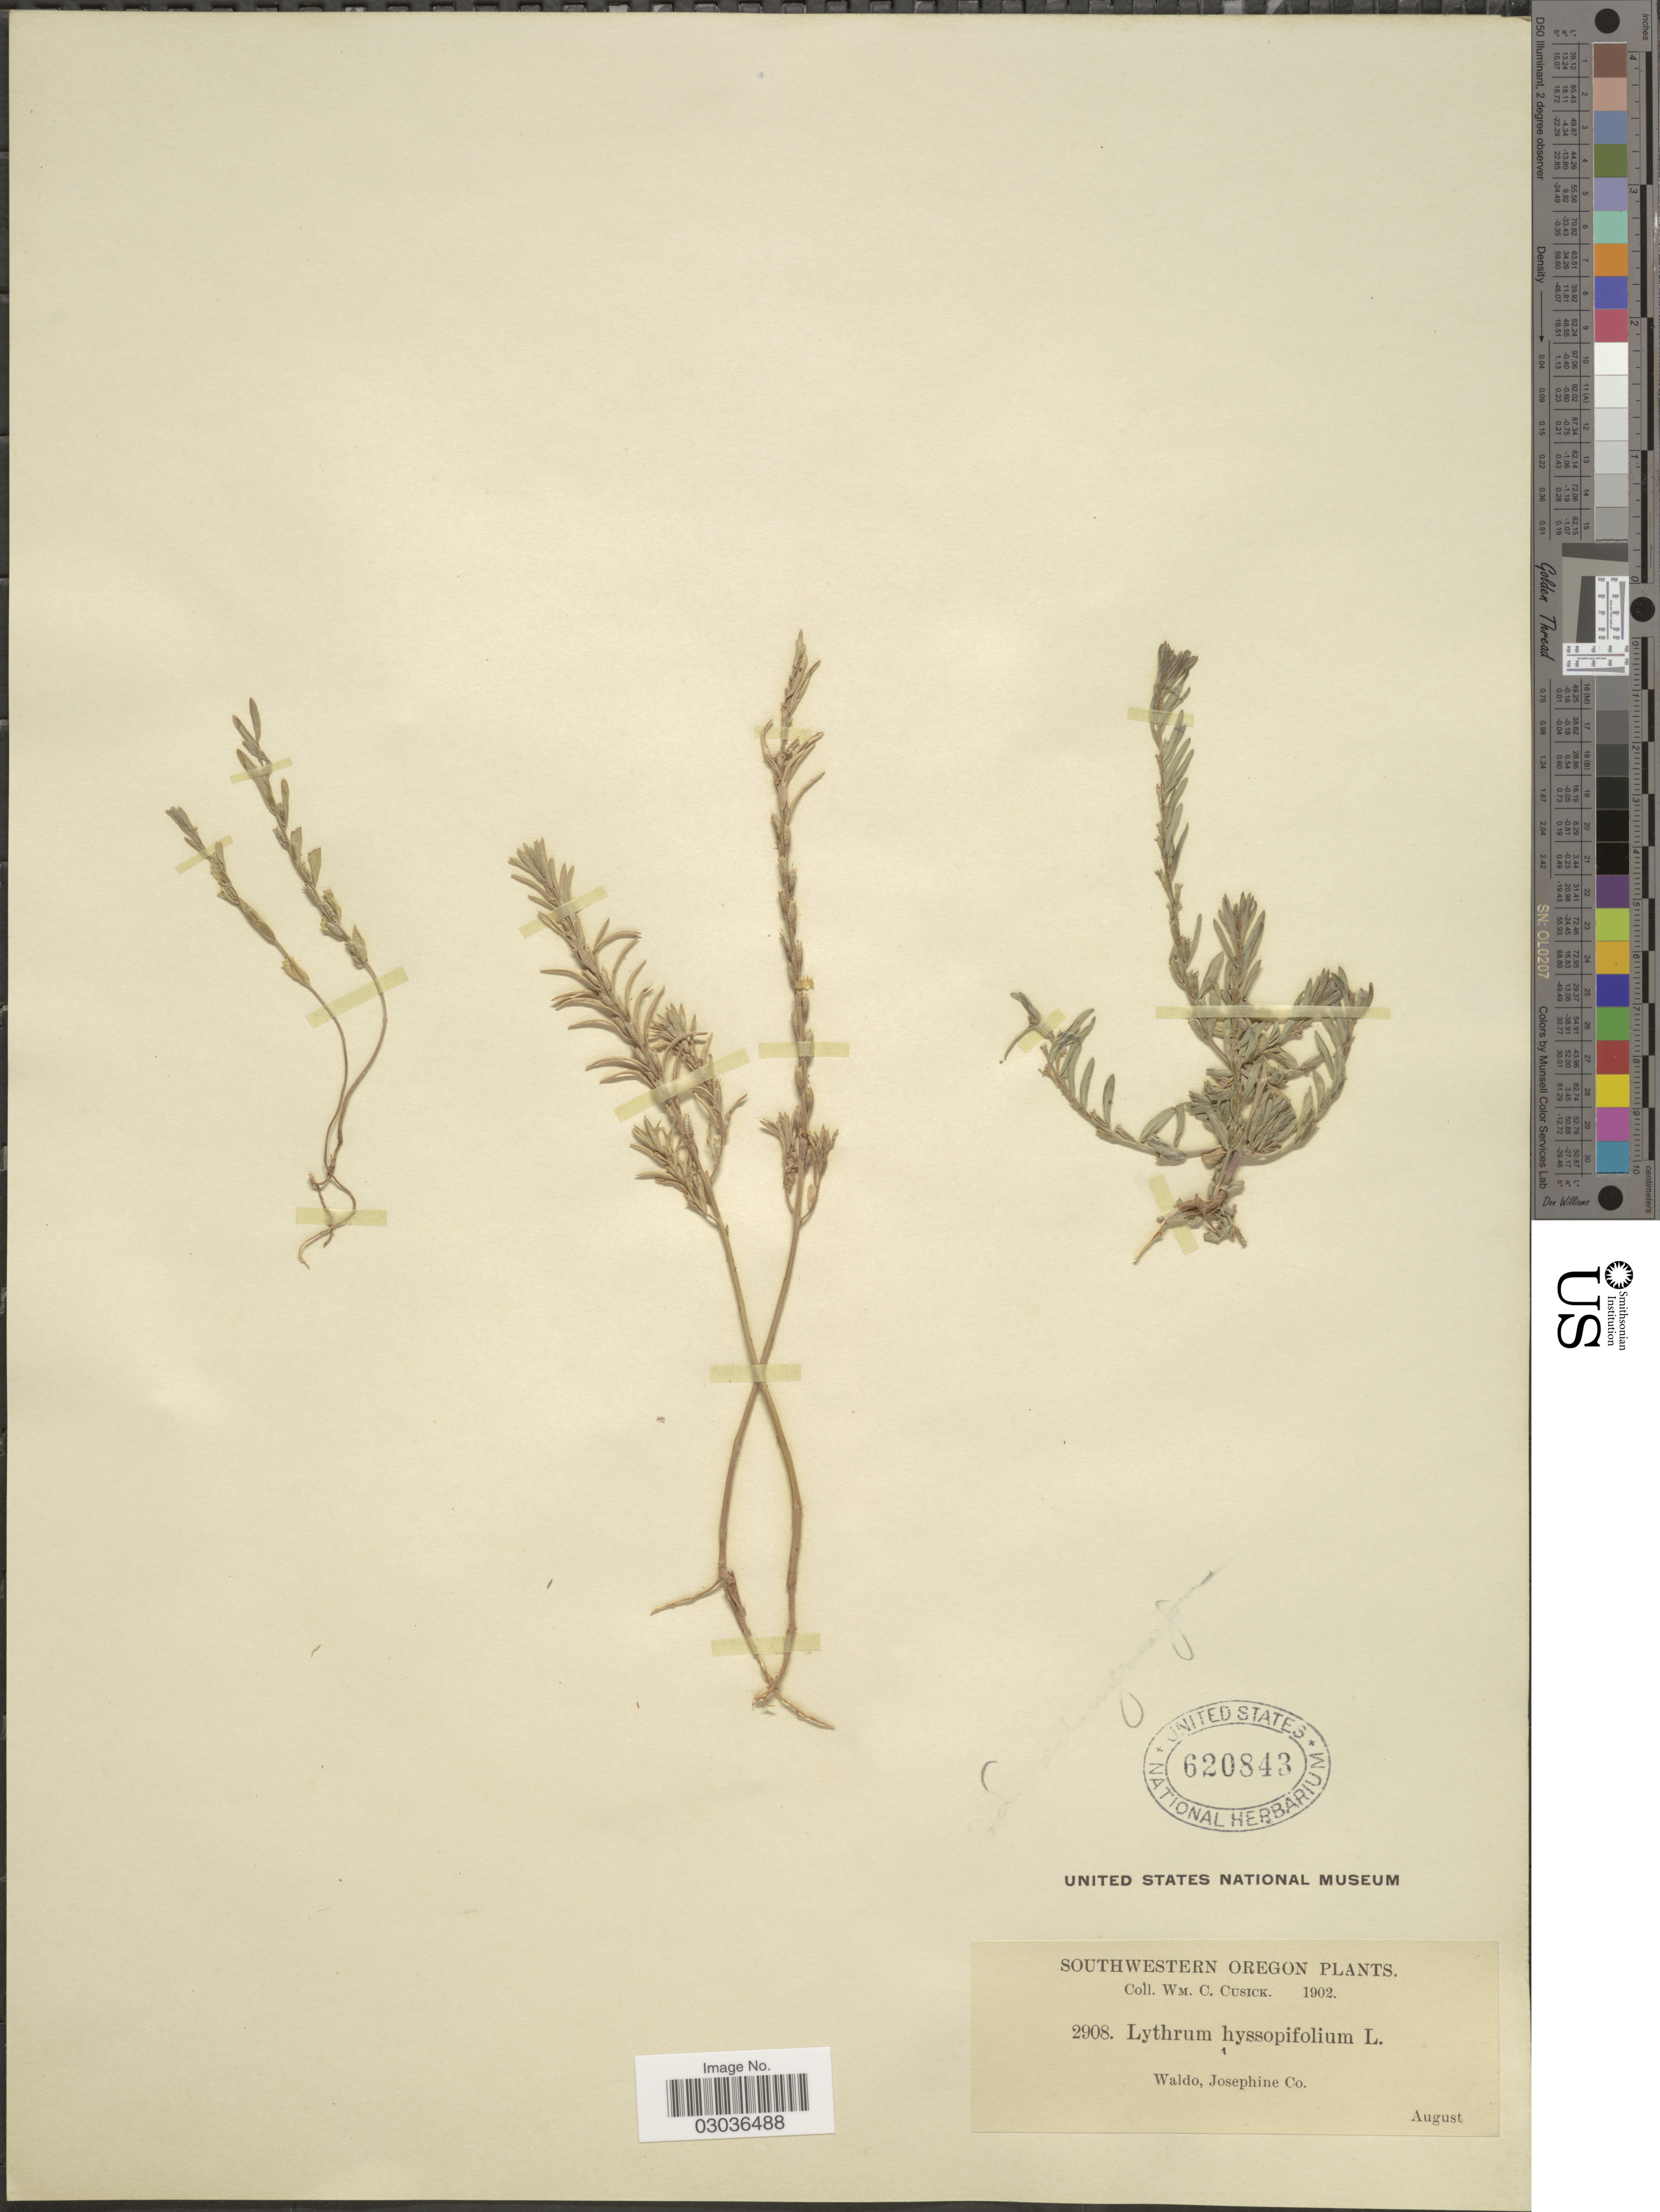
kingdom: Plantae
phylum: Tracheophyta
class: Magnoliopsida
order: Myrtales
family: Lythraceae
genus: Lythrum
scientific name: Lythrum adsurgens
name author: Greene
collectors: W. C. Cusick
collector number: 2908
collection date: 1902-08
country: United States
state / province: Oregon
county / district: Josephine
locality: Southwestern Oregon. Waldo, Josephine Co.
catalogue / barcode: US 620843